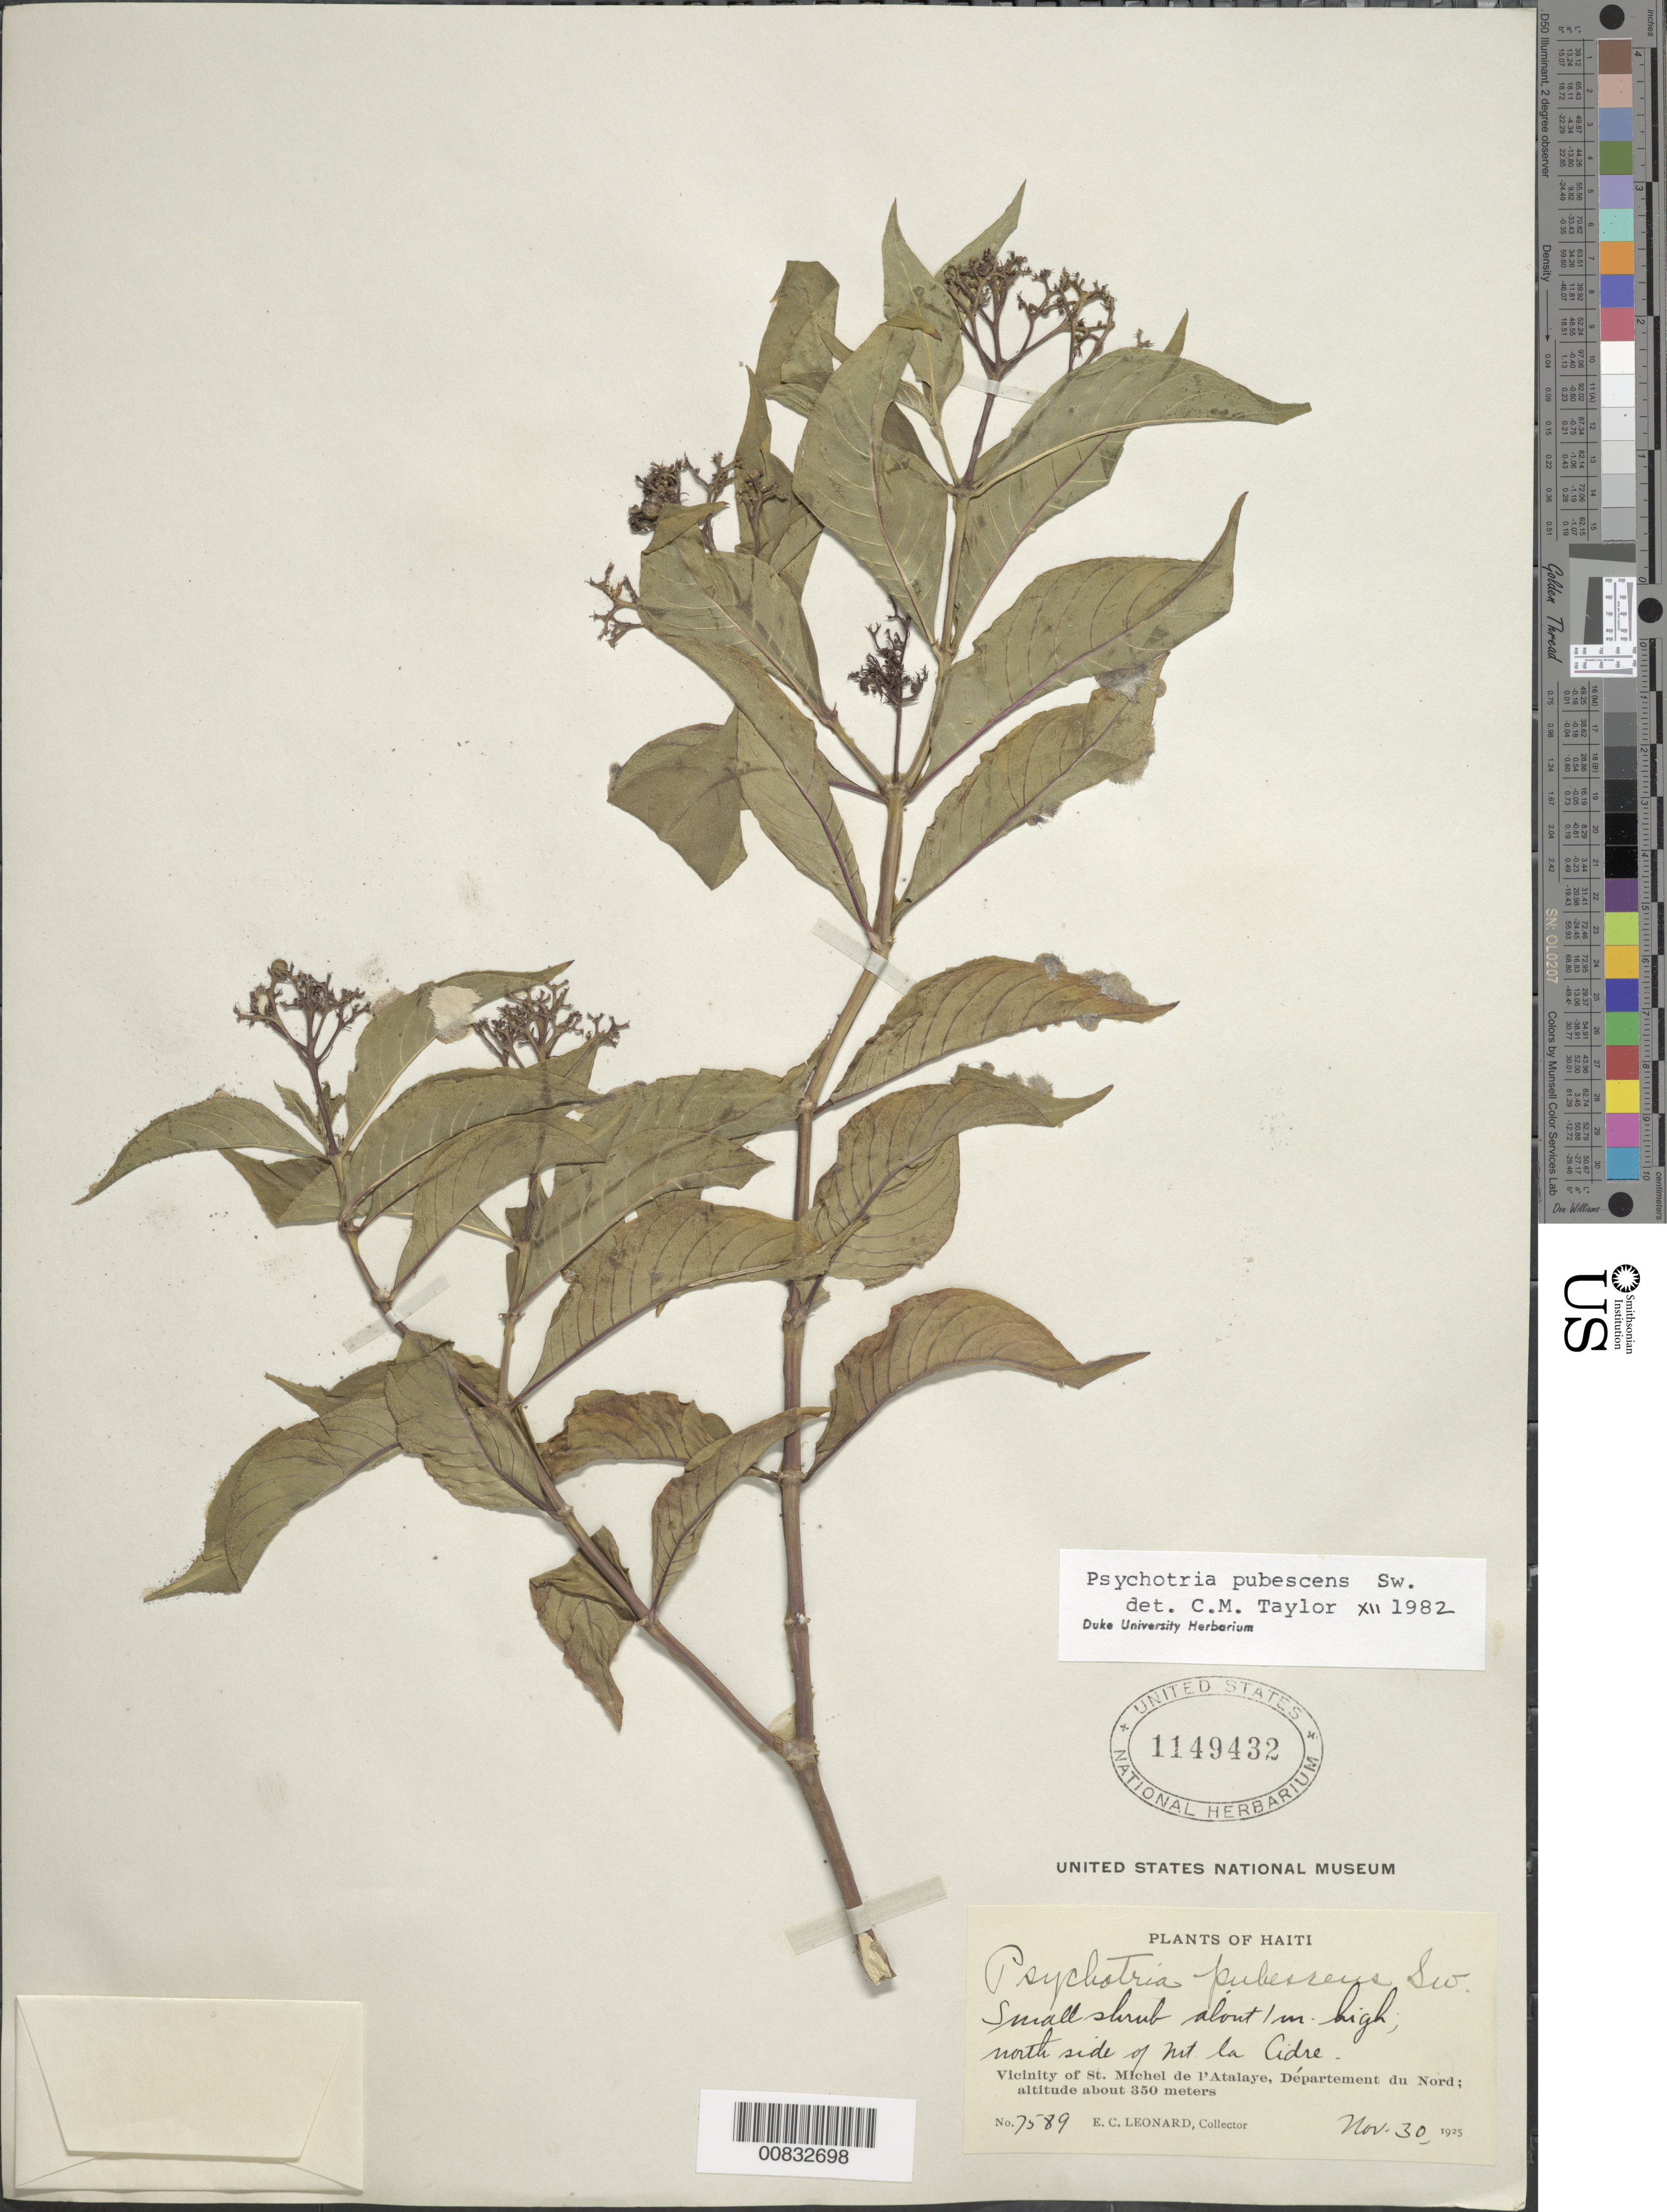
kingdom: Plantae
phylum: Tracheophyta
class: Magnoliopsida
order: Gentianales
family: Rubiaceae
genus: Psychotria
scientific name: Psychotria pubescens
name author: Sw.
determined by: Taylor, Charlotte M.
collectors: E. C. Leonard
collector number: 7589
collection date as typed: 30 Nov 1925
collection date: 1925-11-30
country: Haiti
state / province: Artibonite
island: Hispaniola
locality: Vicinity of St. Michel de l'Atalaye, north side of Mt. la Cidre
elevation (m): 350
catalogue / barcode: US 1149432